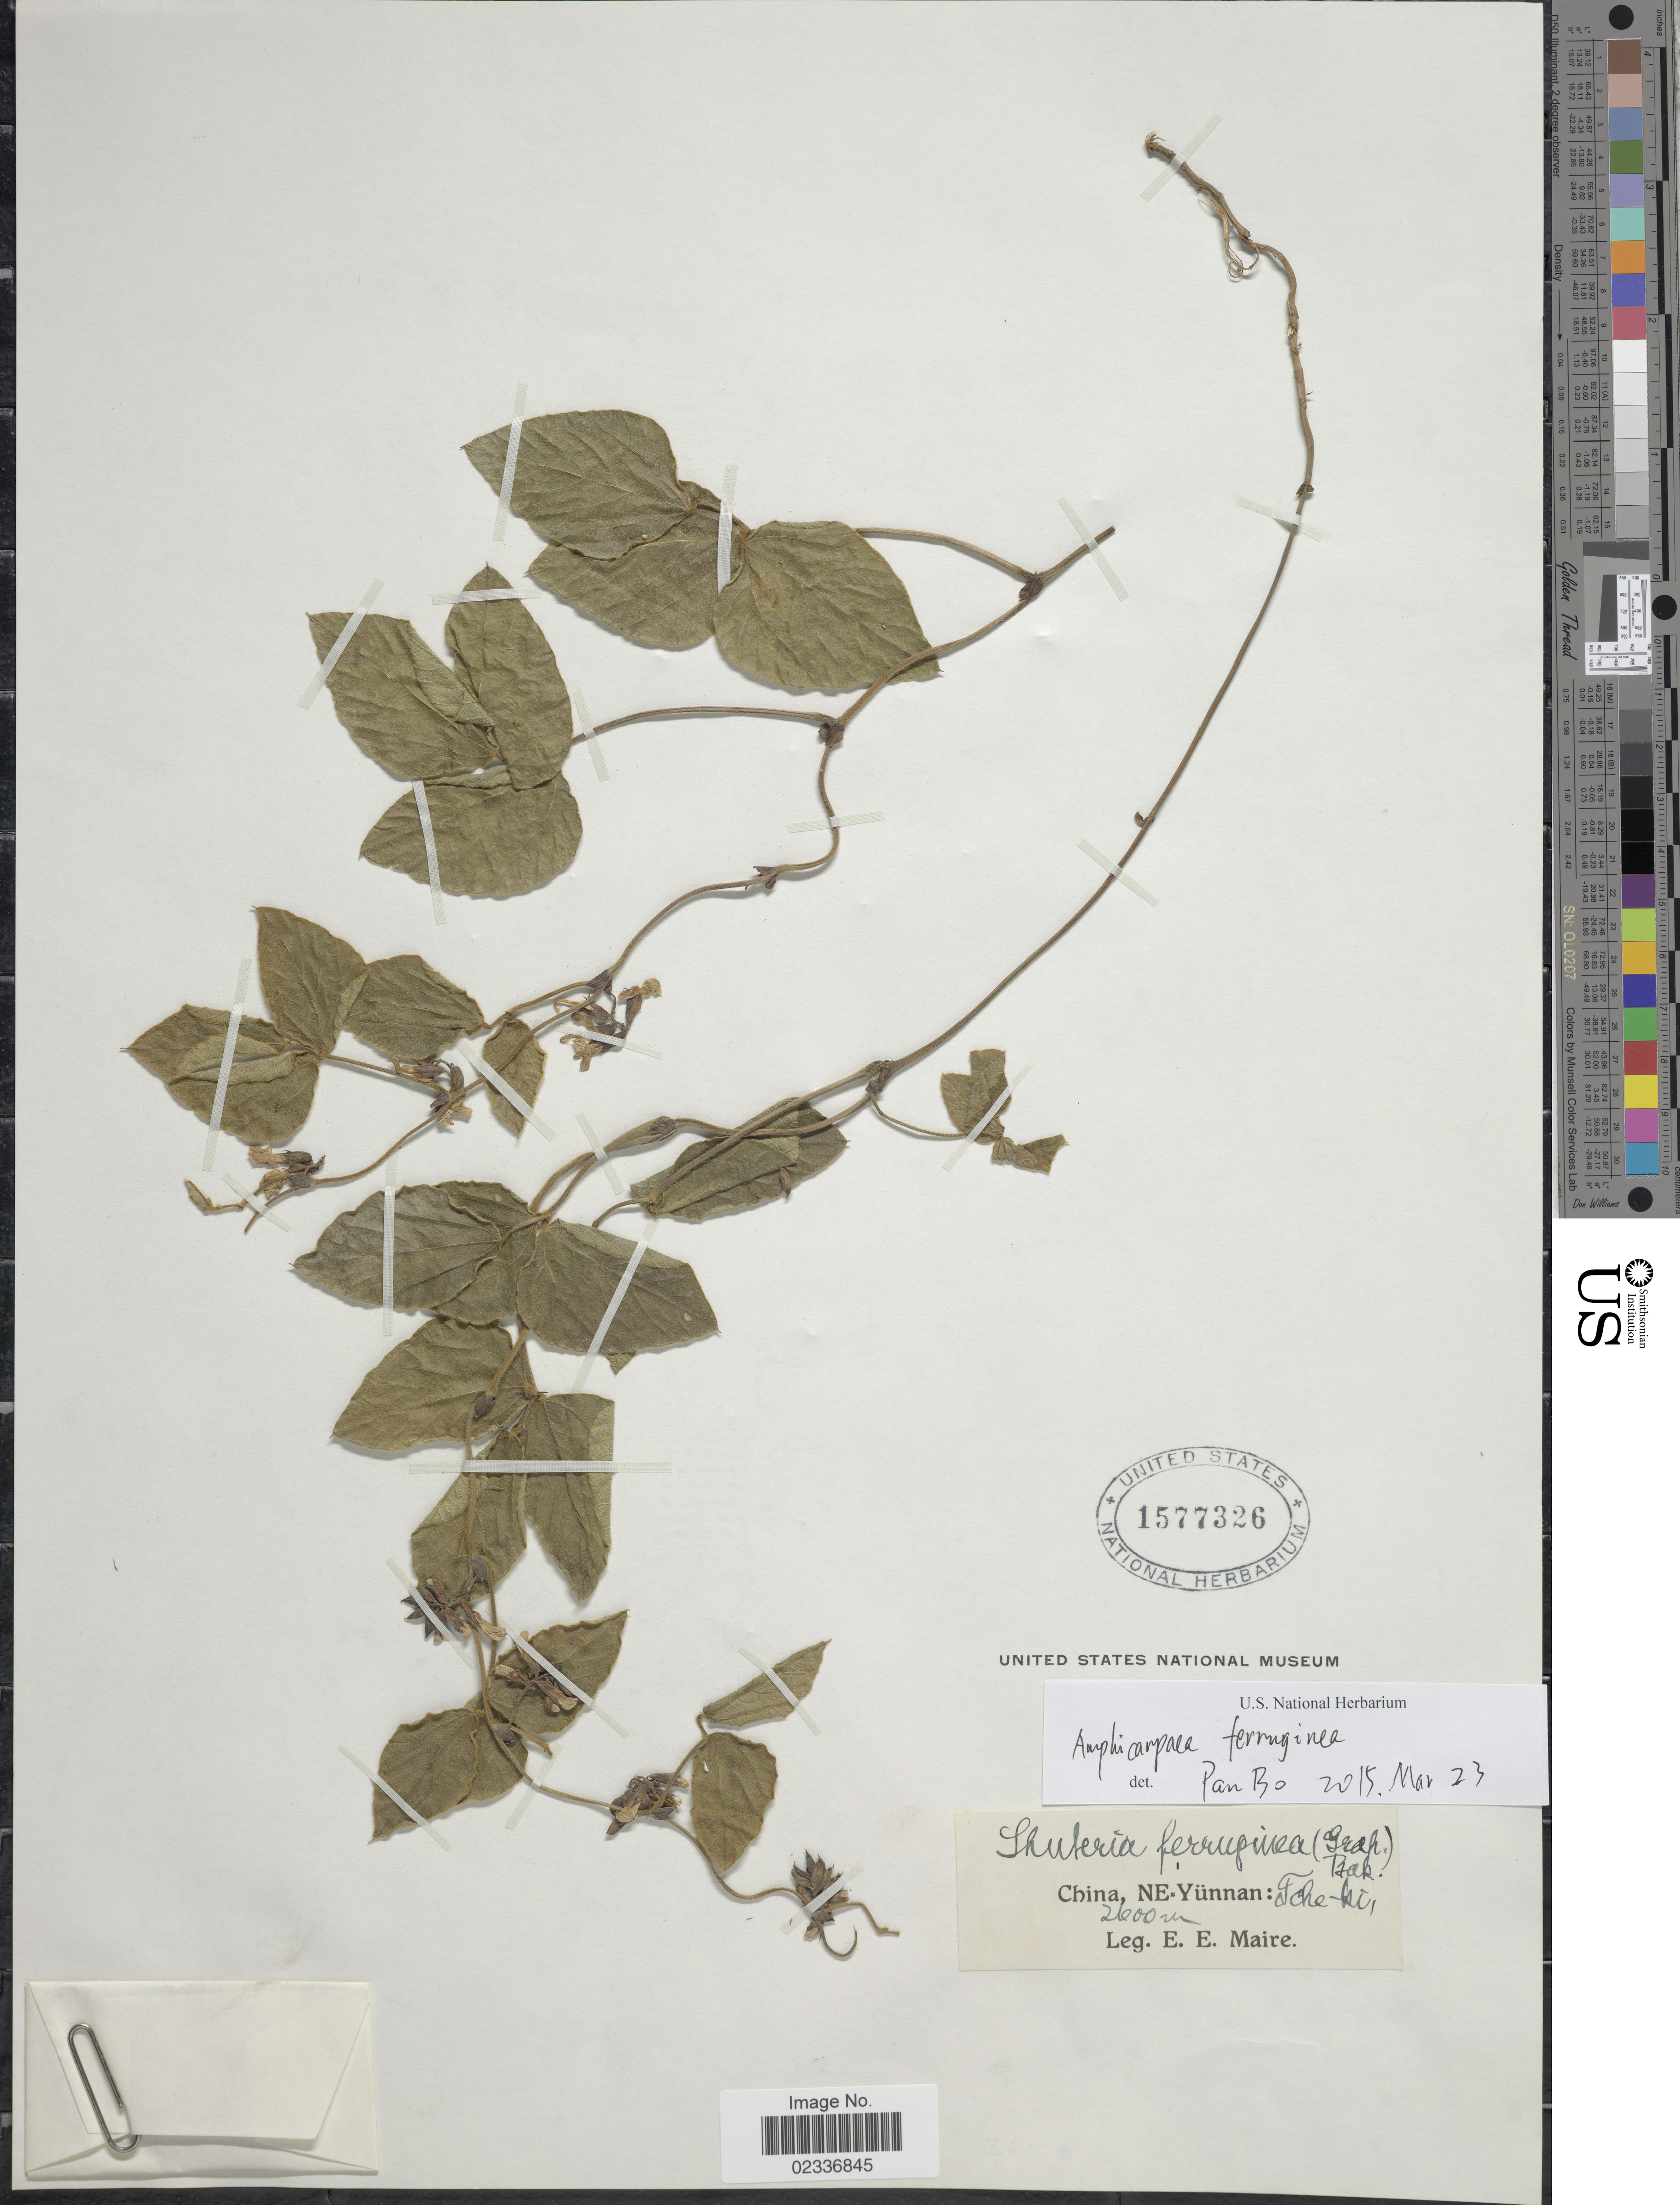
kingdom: Plantae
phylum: Tracheophyta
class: Magnoliopsida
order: Fabales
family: Fabaceae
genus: Amphicarpaea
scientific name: Amphicarpaea ferruginea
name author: Benth.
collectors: E. E. Maire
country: China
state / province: Yunnan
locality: NE-Yunnan, Fche-ki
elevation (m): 2600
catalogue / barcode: US 1577326